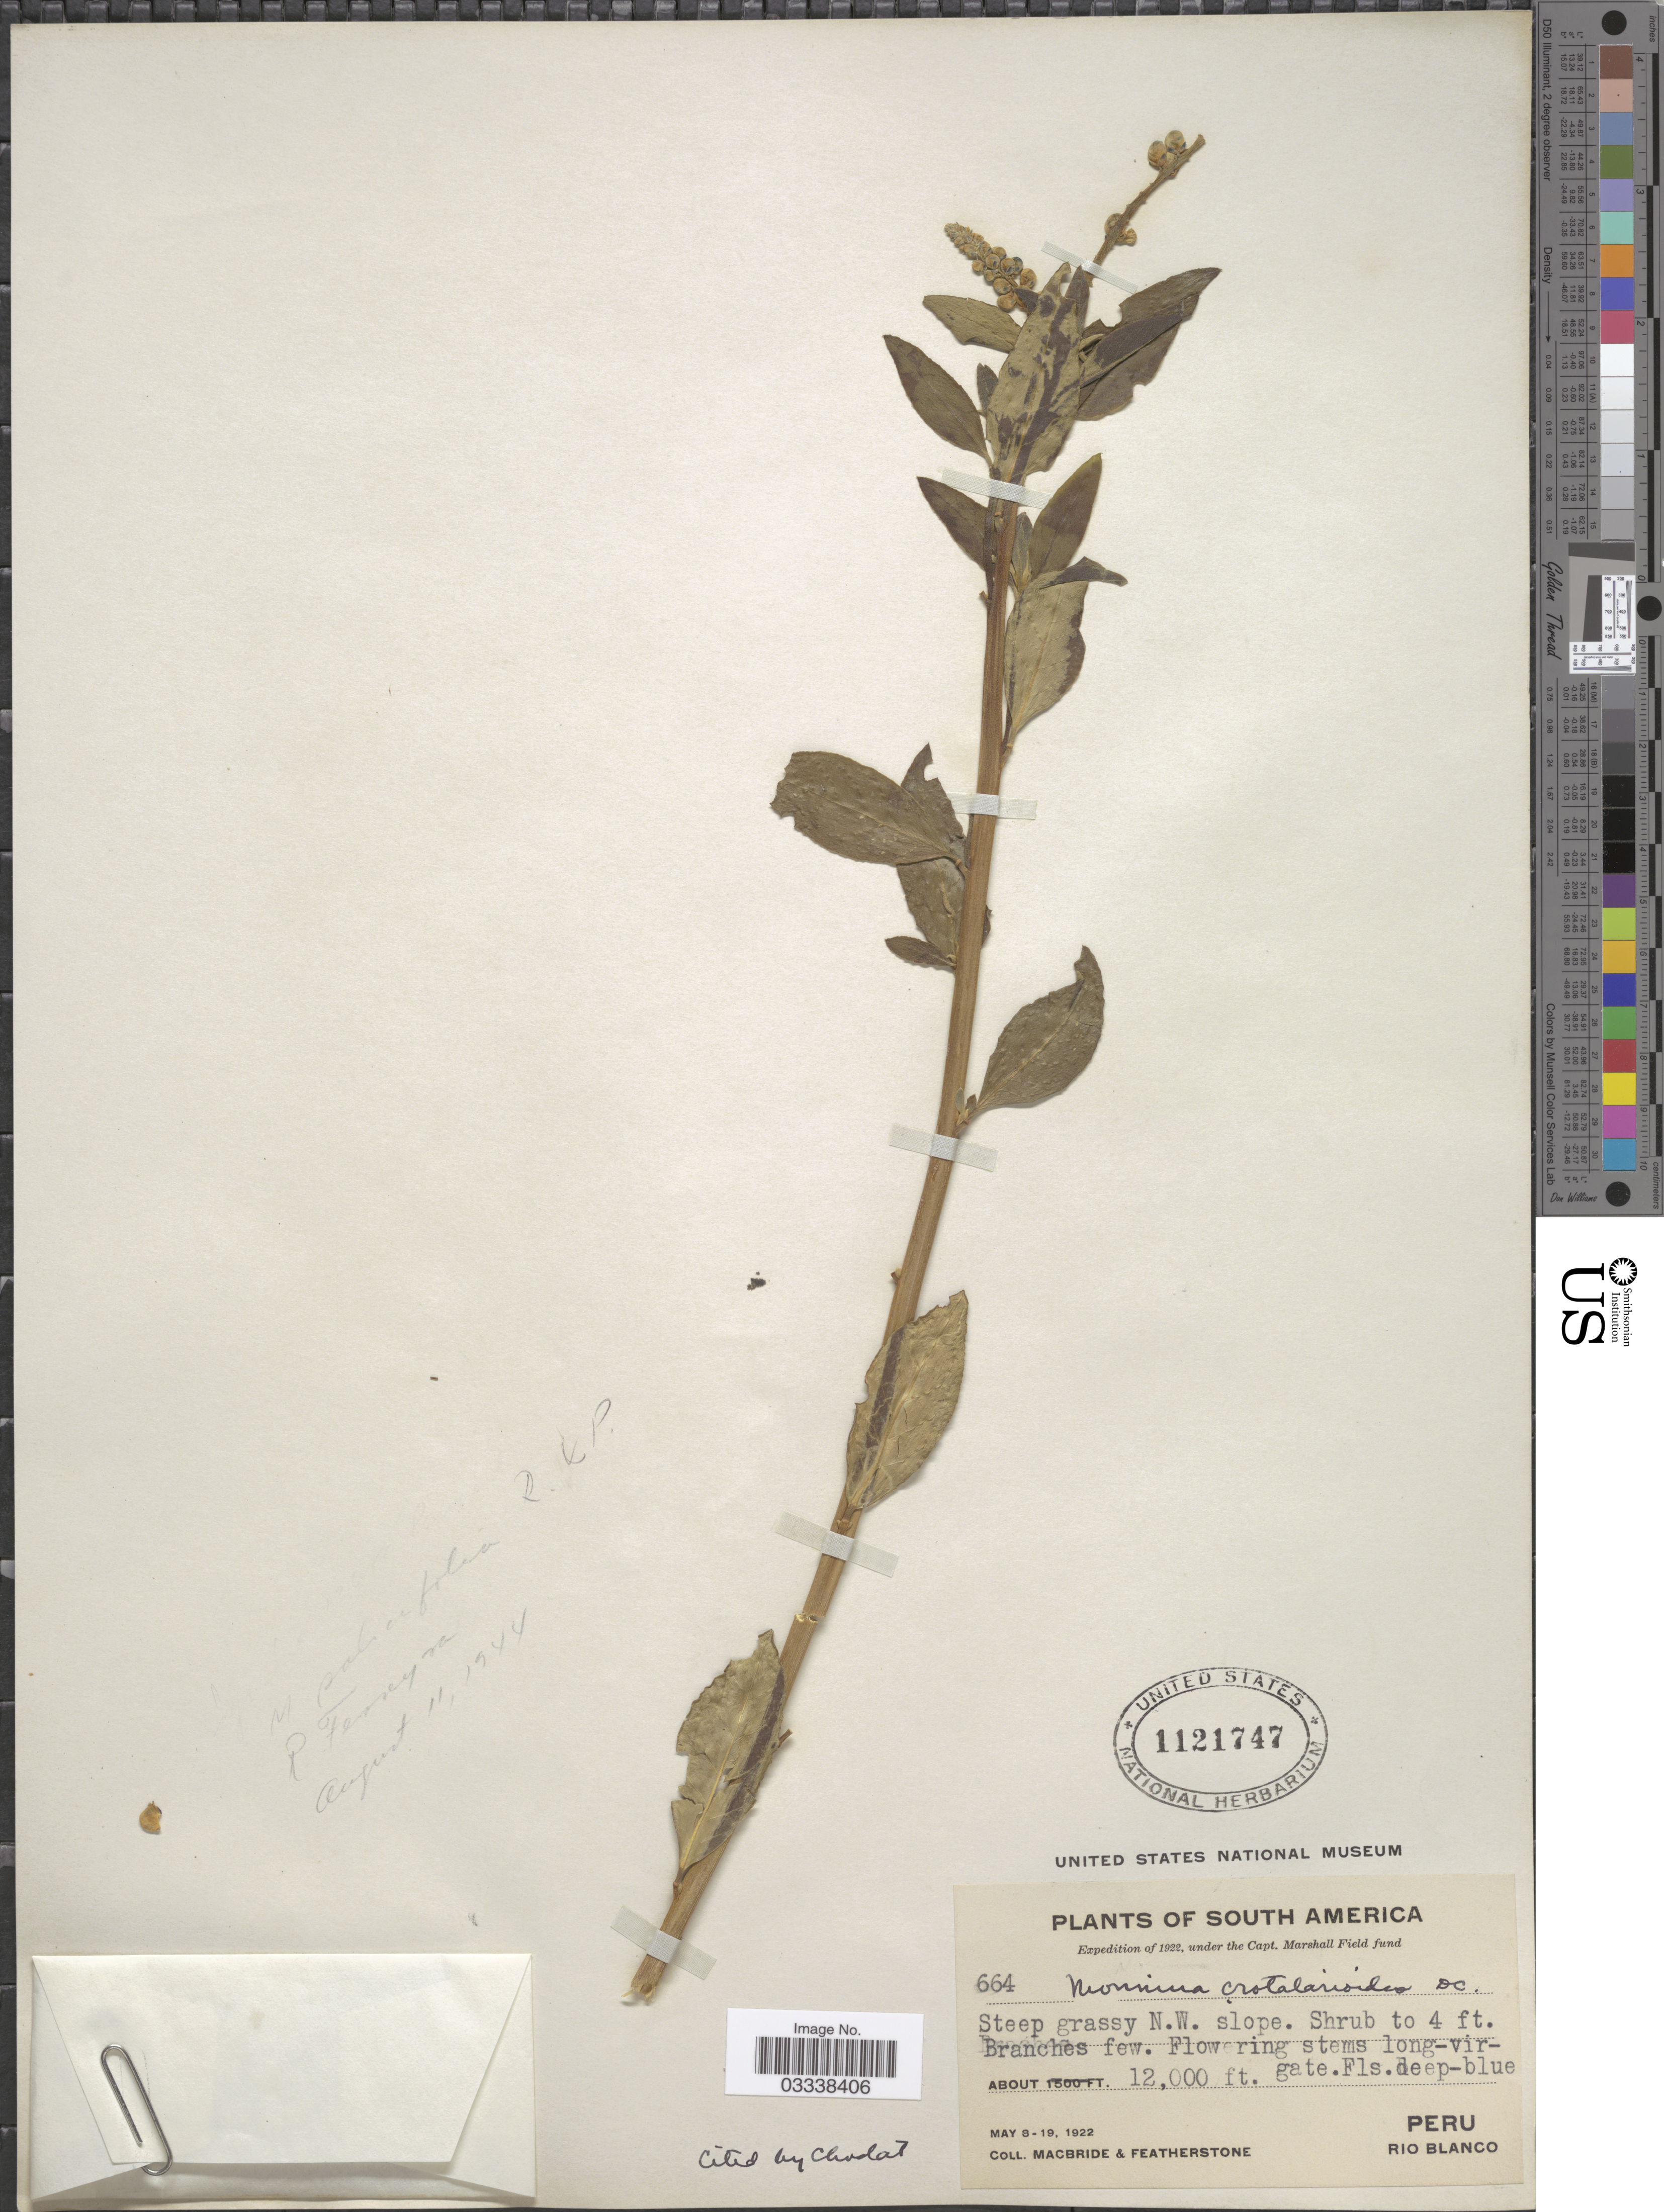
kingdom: Plantae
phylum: Tracheophyta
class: Magnoliopsida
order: Fabales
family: Polygalaceae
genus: Monnina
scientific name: Monnina salicifolia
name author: Ruiz & Pav.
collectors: Macbride, -- & -. Featherstone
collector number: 664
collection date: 1922-05-08/1922-05-19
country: Peru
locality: Rio Blanco.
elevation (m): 3658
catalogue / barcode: US 1121747